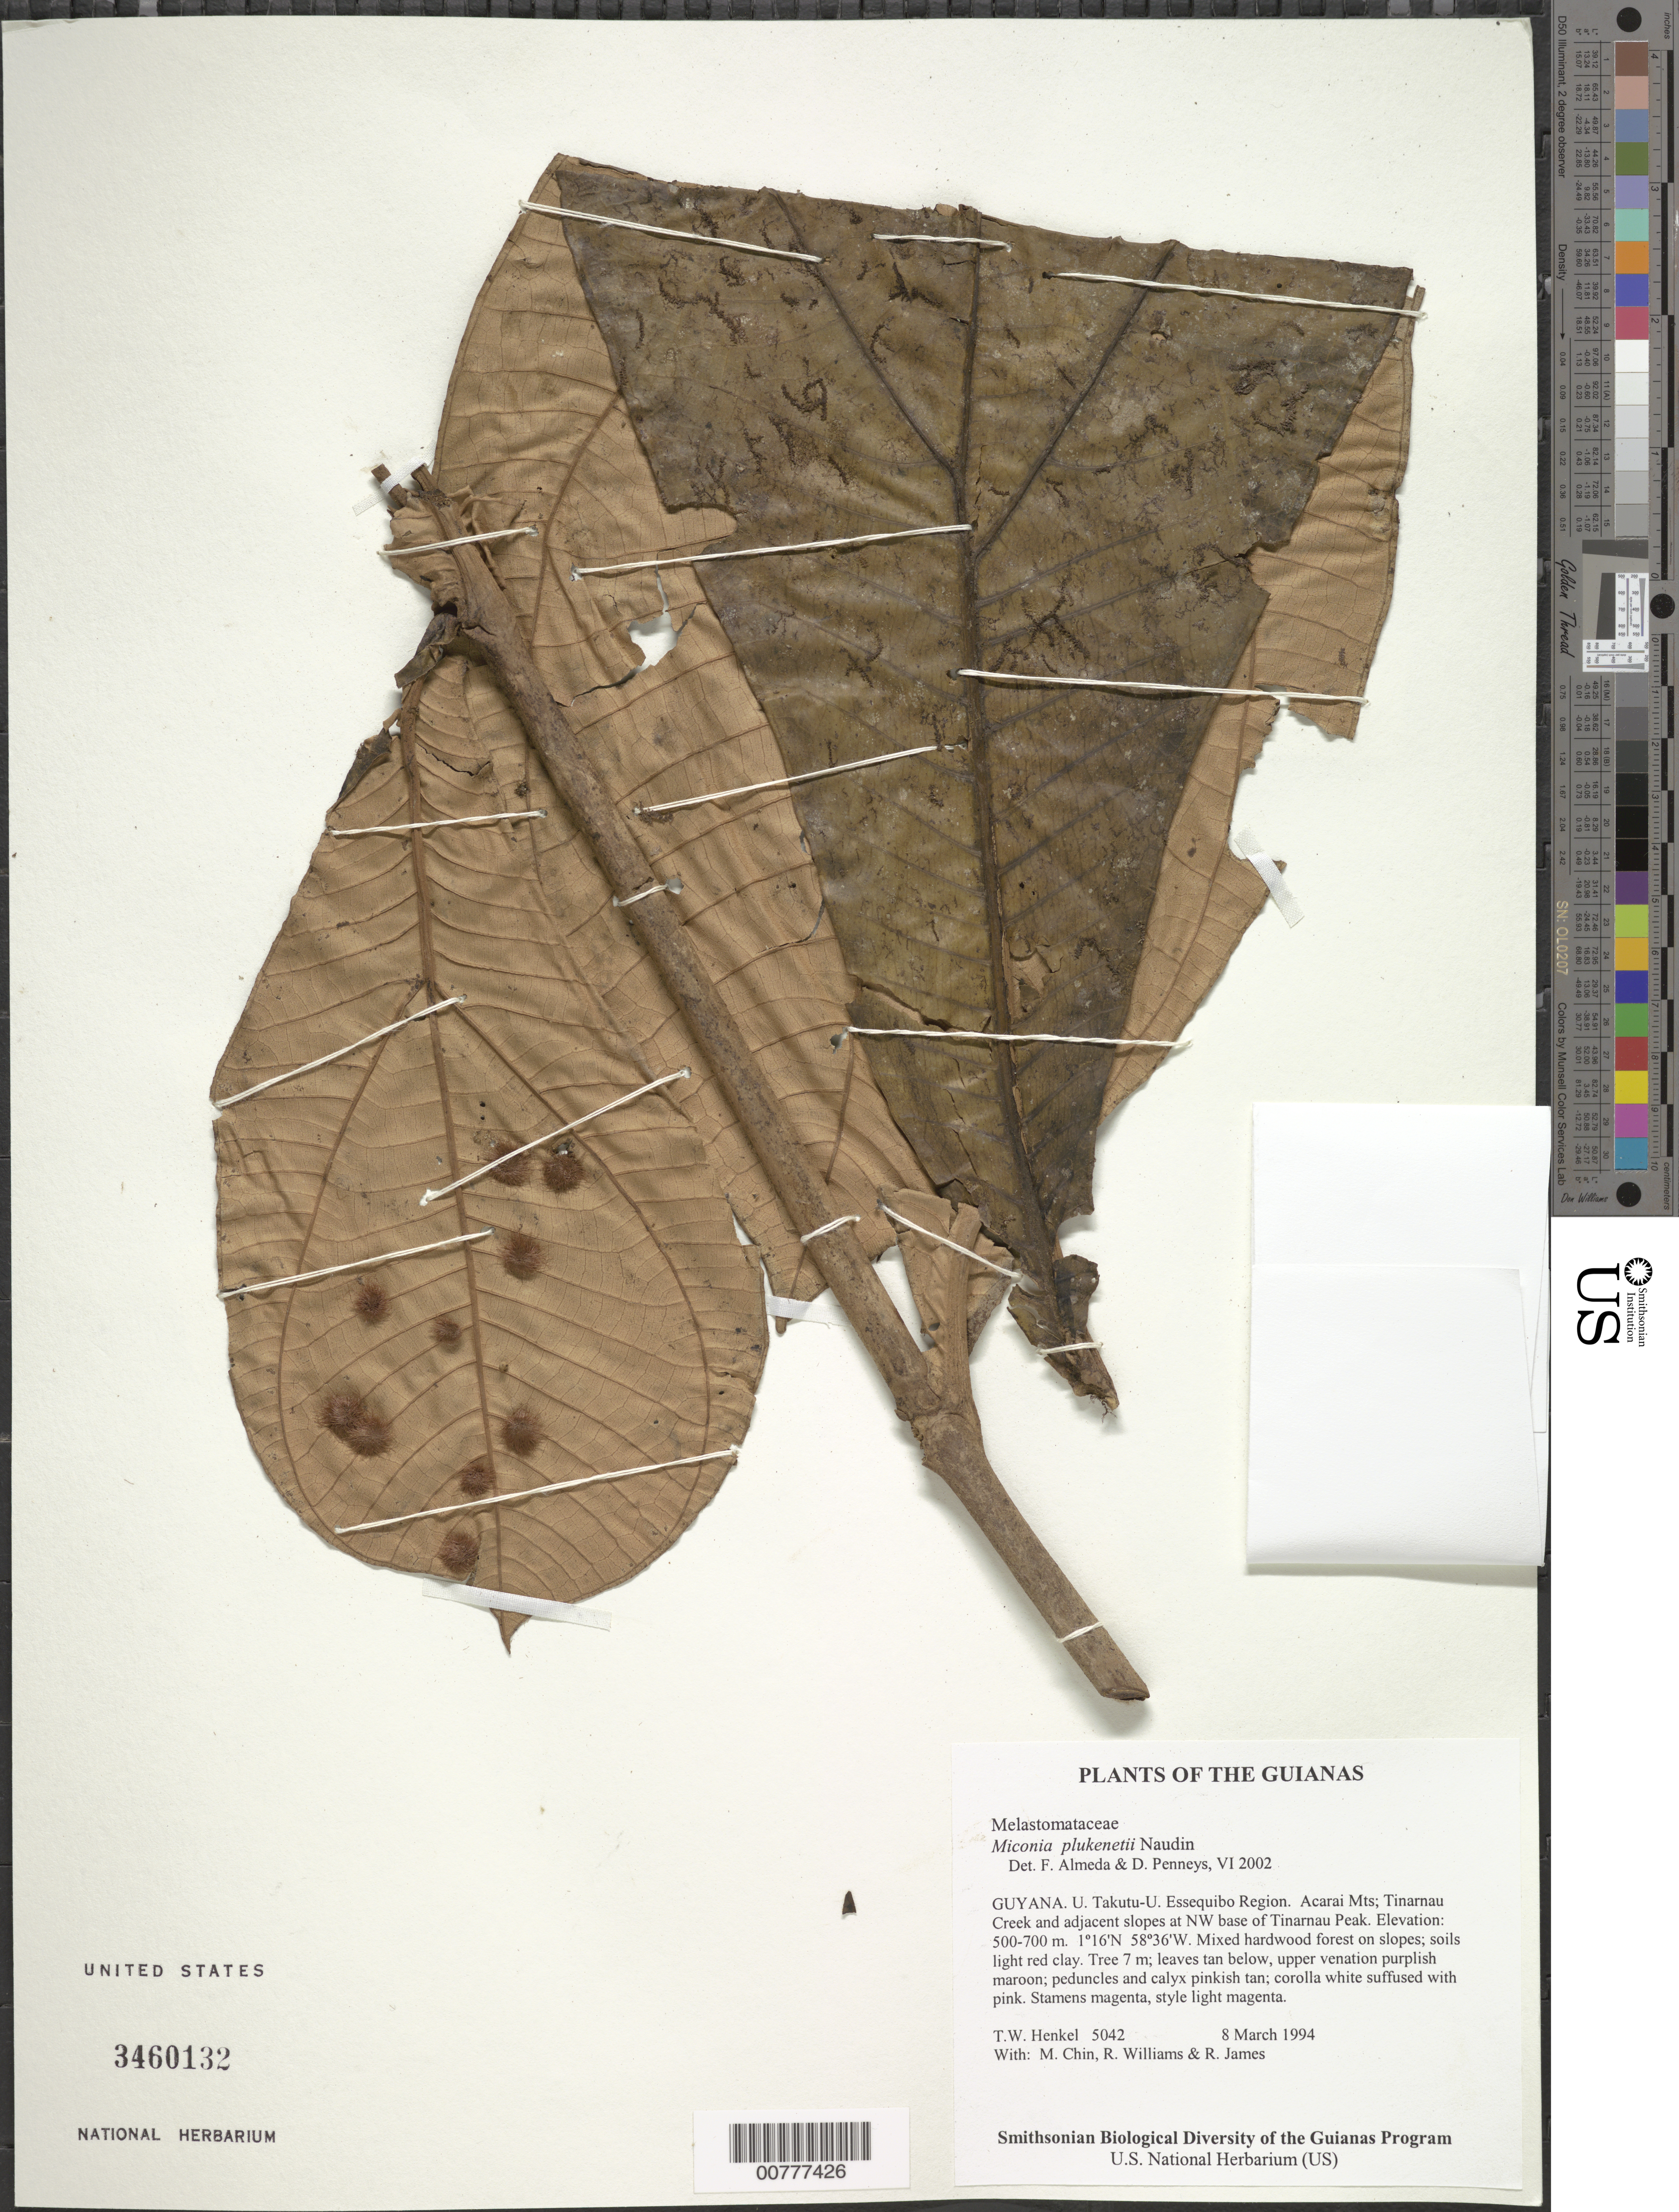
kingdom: Plantae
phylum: Tracheophyta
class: Magnoliopsida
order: Myrtales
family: Melastomataceae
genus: Miconia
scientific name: Miconia plukenetii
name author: Naudin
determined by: Almeda, F.; Penneys, D. S.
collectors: T. Henkel, M. Chin, R. Williams & R. James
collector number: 5042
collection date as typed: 8 March 1994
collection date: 1994-03-08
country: Guyana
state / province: U. Takutu-U. Essequibo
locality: Acarai Mts; Tinarnau Creek and adjacent slopes at NW base of Tinarnau Peak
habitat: Mixed hardwood forest on slopes; soils light red clay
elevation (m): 500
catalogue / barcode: US 3460132